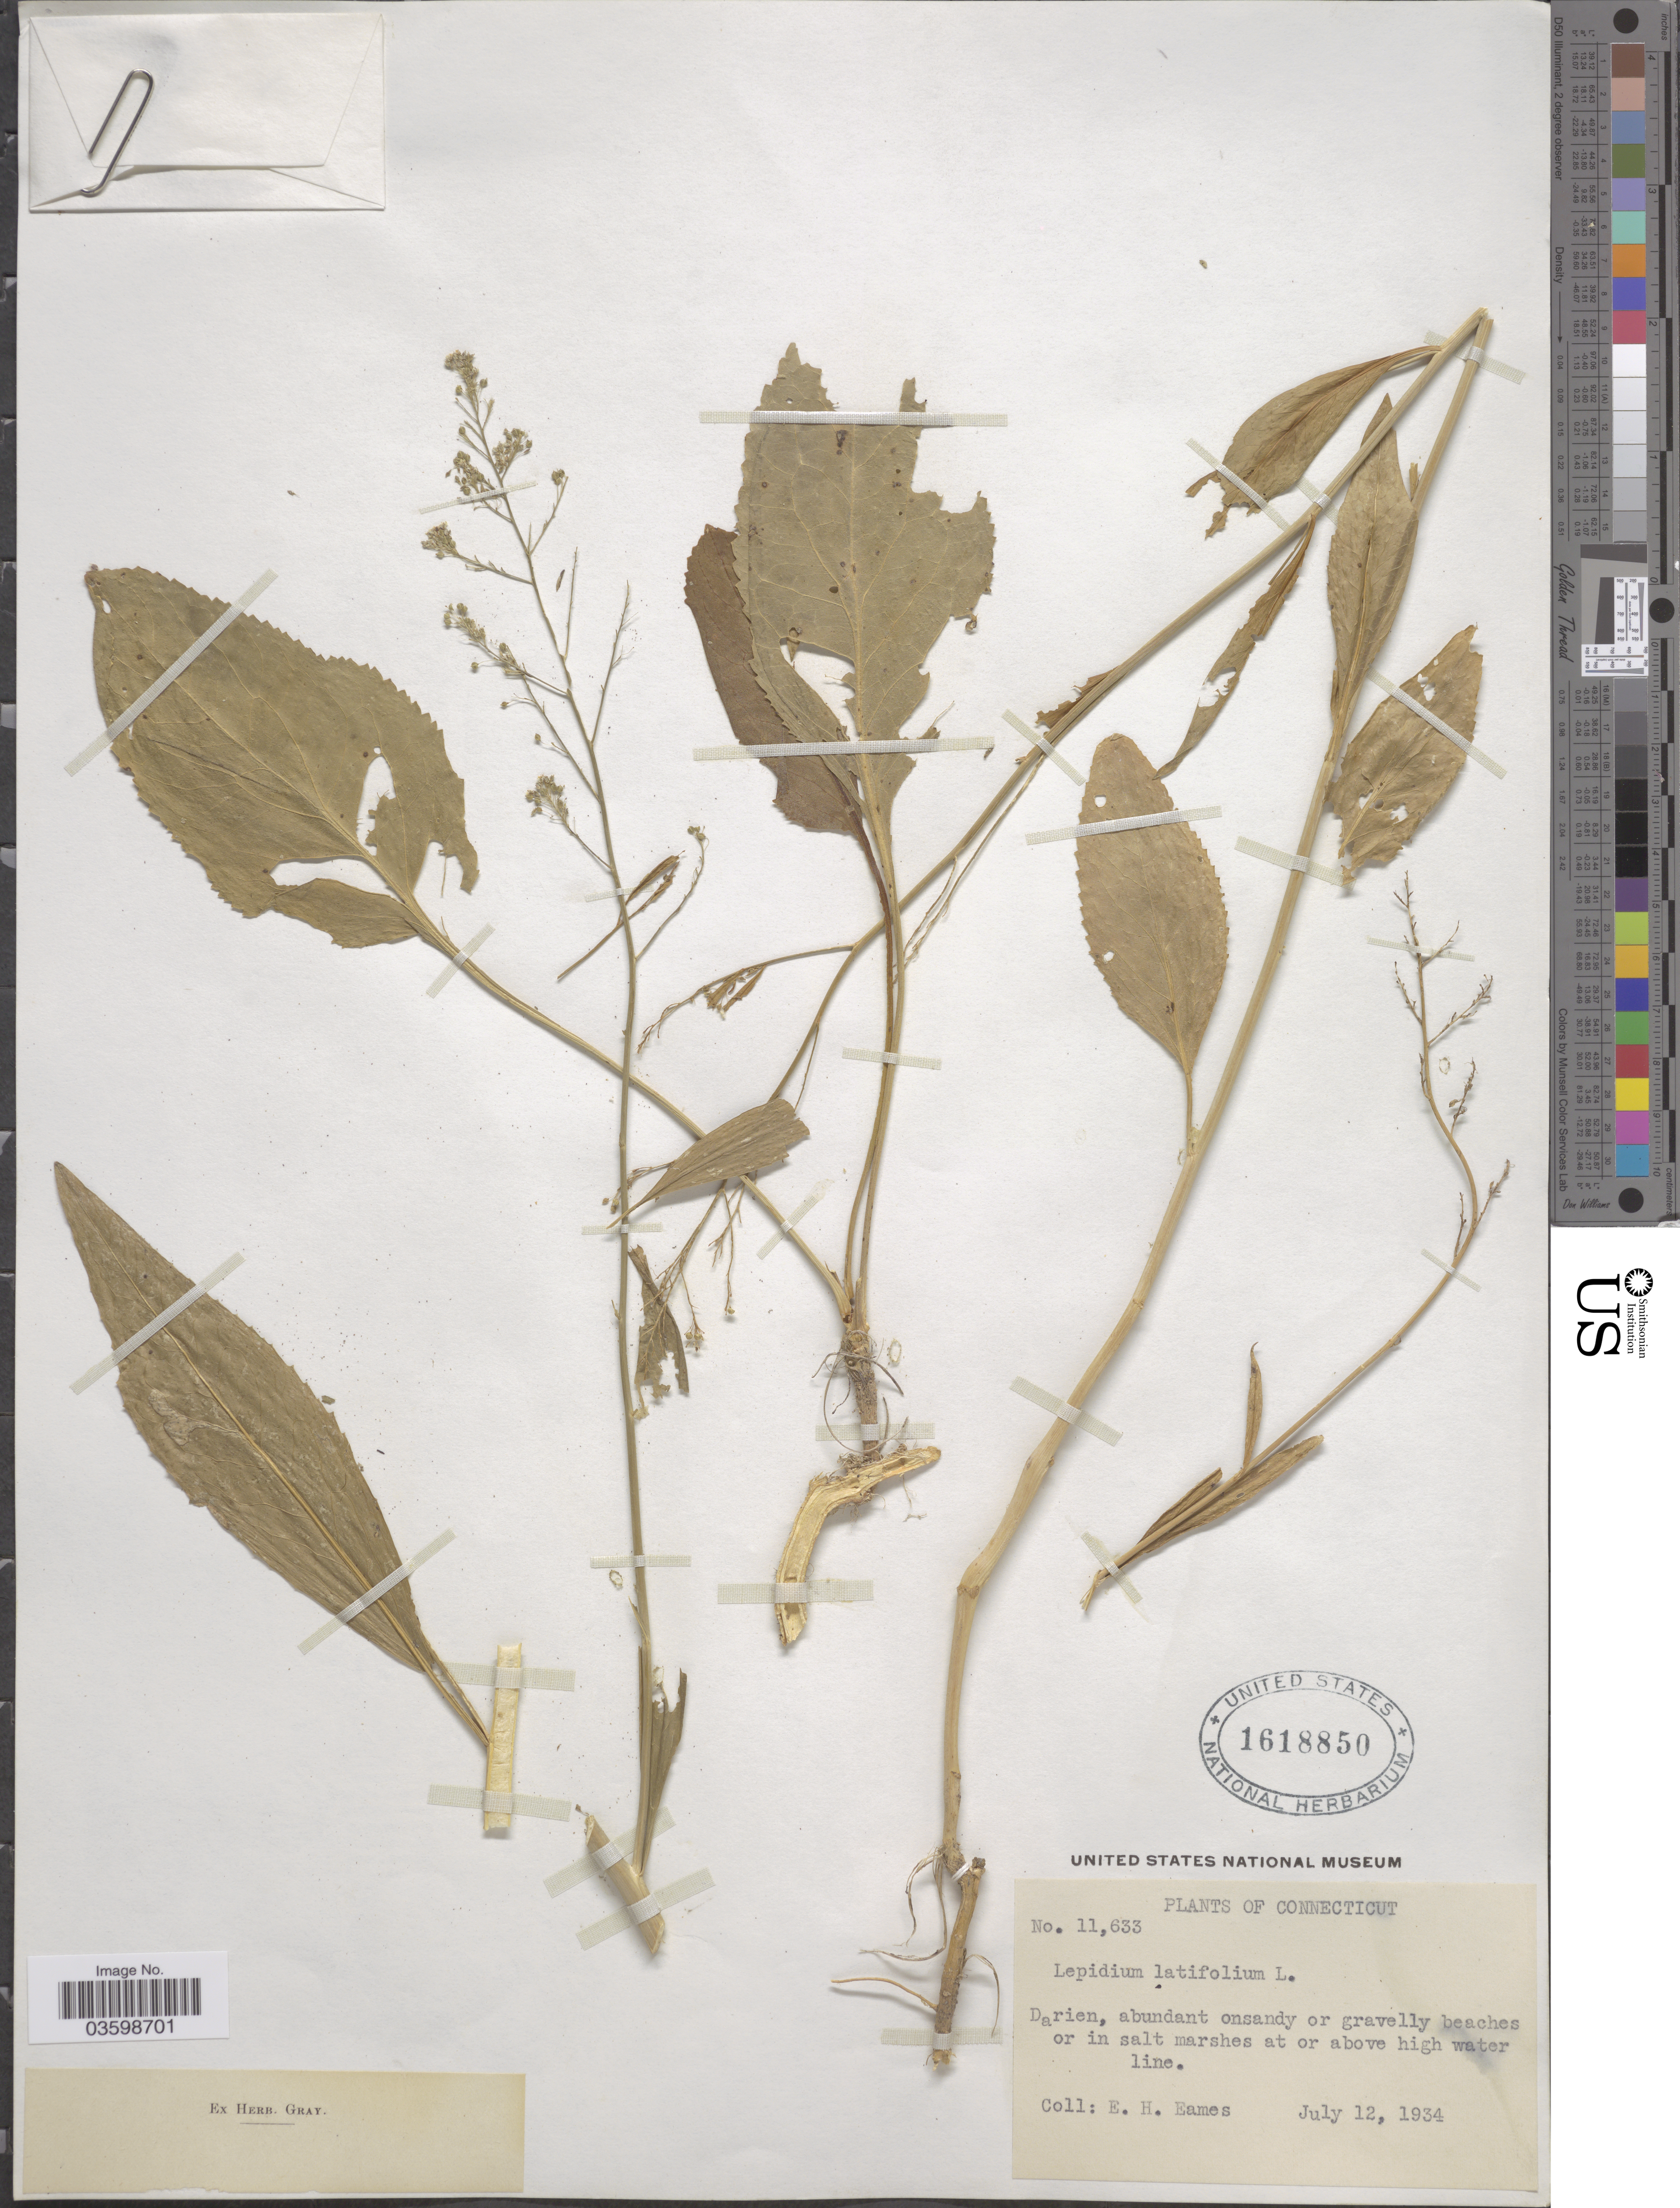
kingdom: Plantae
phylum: Tracheophyta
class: Magnoliopsida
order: Brassicales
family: Brassicaceae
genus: Lepidium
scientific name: Lepidium latifolium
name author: L.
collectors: E. H. Eames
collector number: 11633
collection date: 1934-07-12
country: United States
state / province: Connecticut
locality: Darien, abundant onsandy or gravelly beaches or in salt marshes at or above high water line.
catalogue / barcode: US 1618850